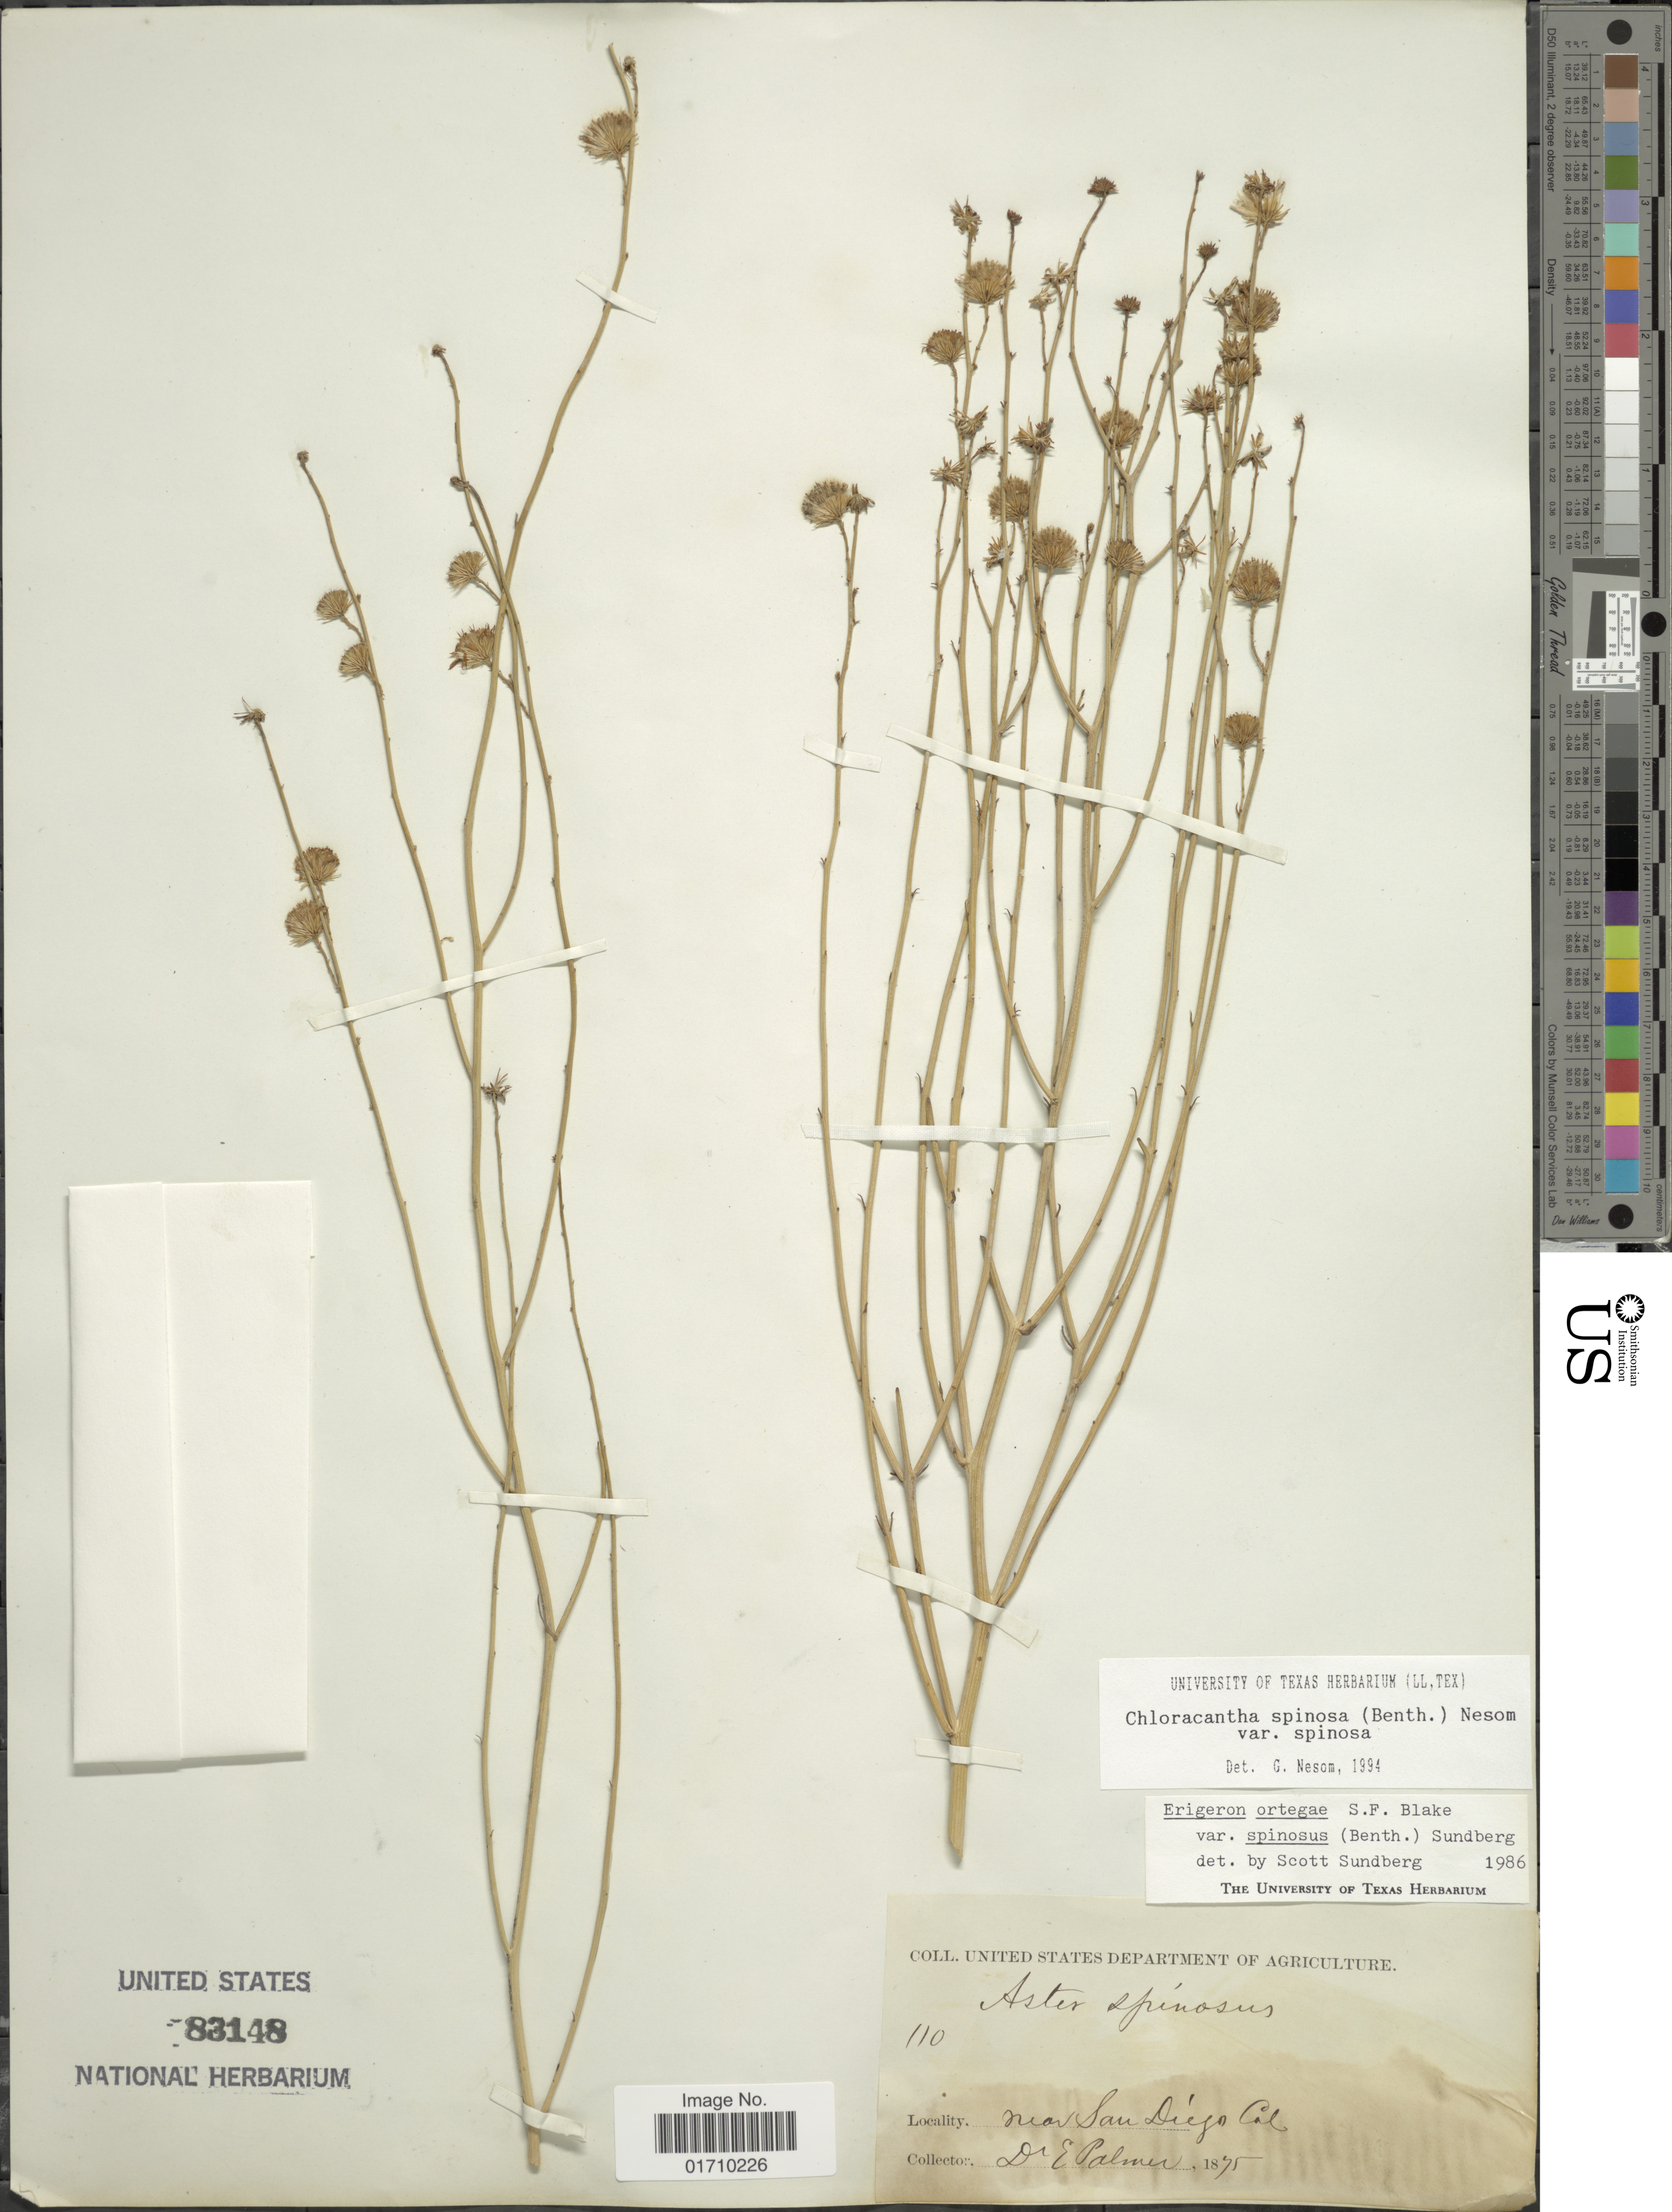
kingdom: Plantae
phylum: Tracheophyta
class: Magnoliopsida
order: Asterales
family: Asteraceae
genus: Chloracantha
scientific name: Chloracantha spinosa var. spinosa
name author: (Benth.) G.L. Nesom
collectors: E. Palmer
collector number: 110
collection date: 1875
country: United States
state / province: California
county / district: San Diego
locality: Near San Diego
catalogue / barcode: US 83148